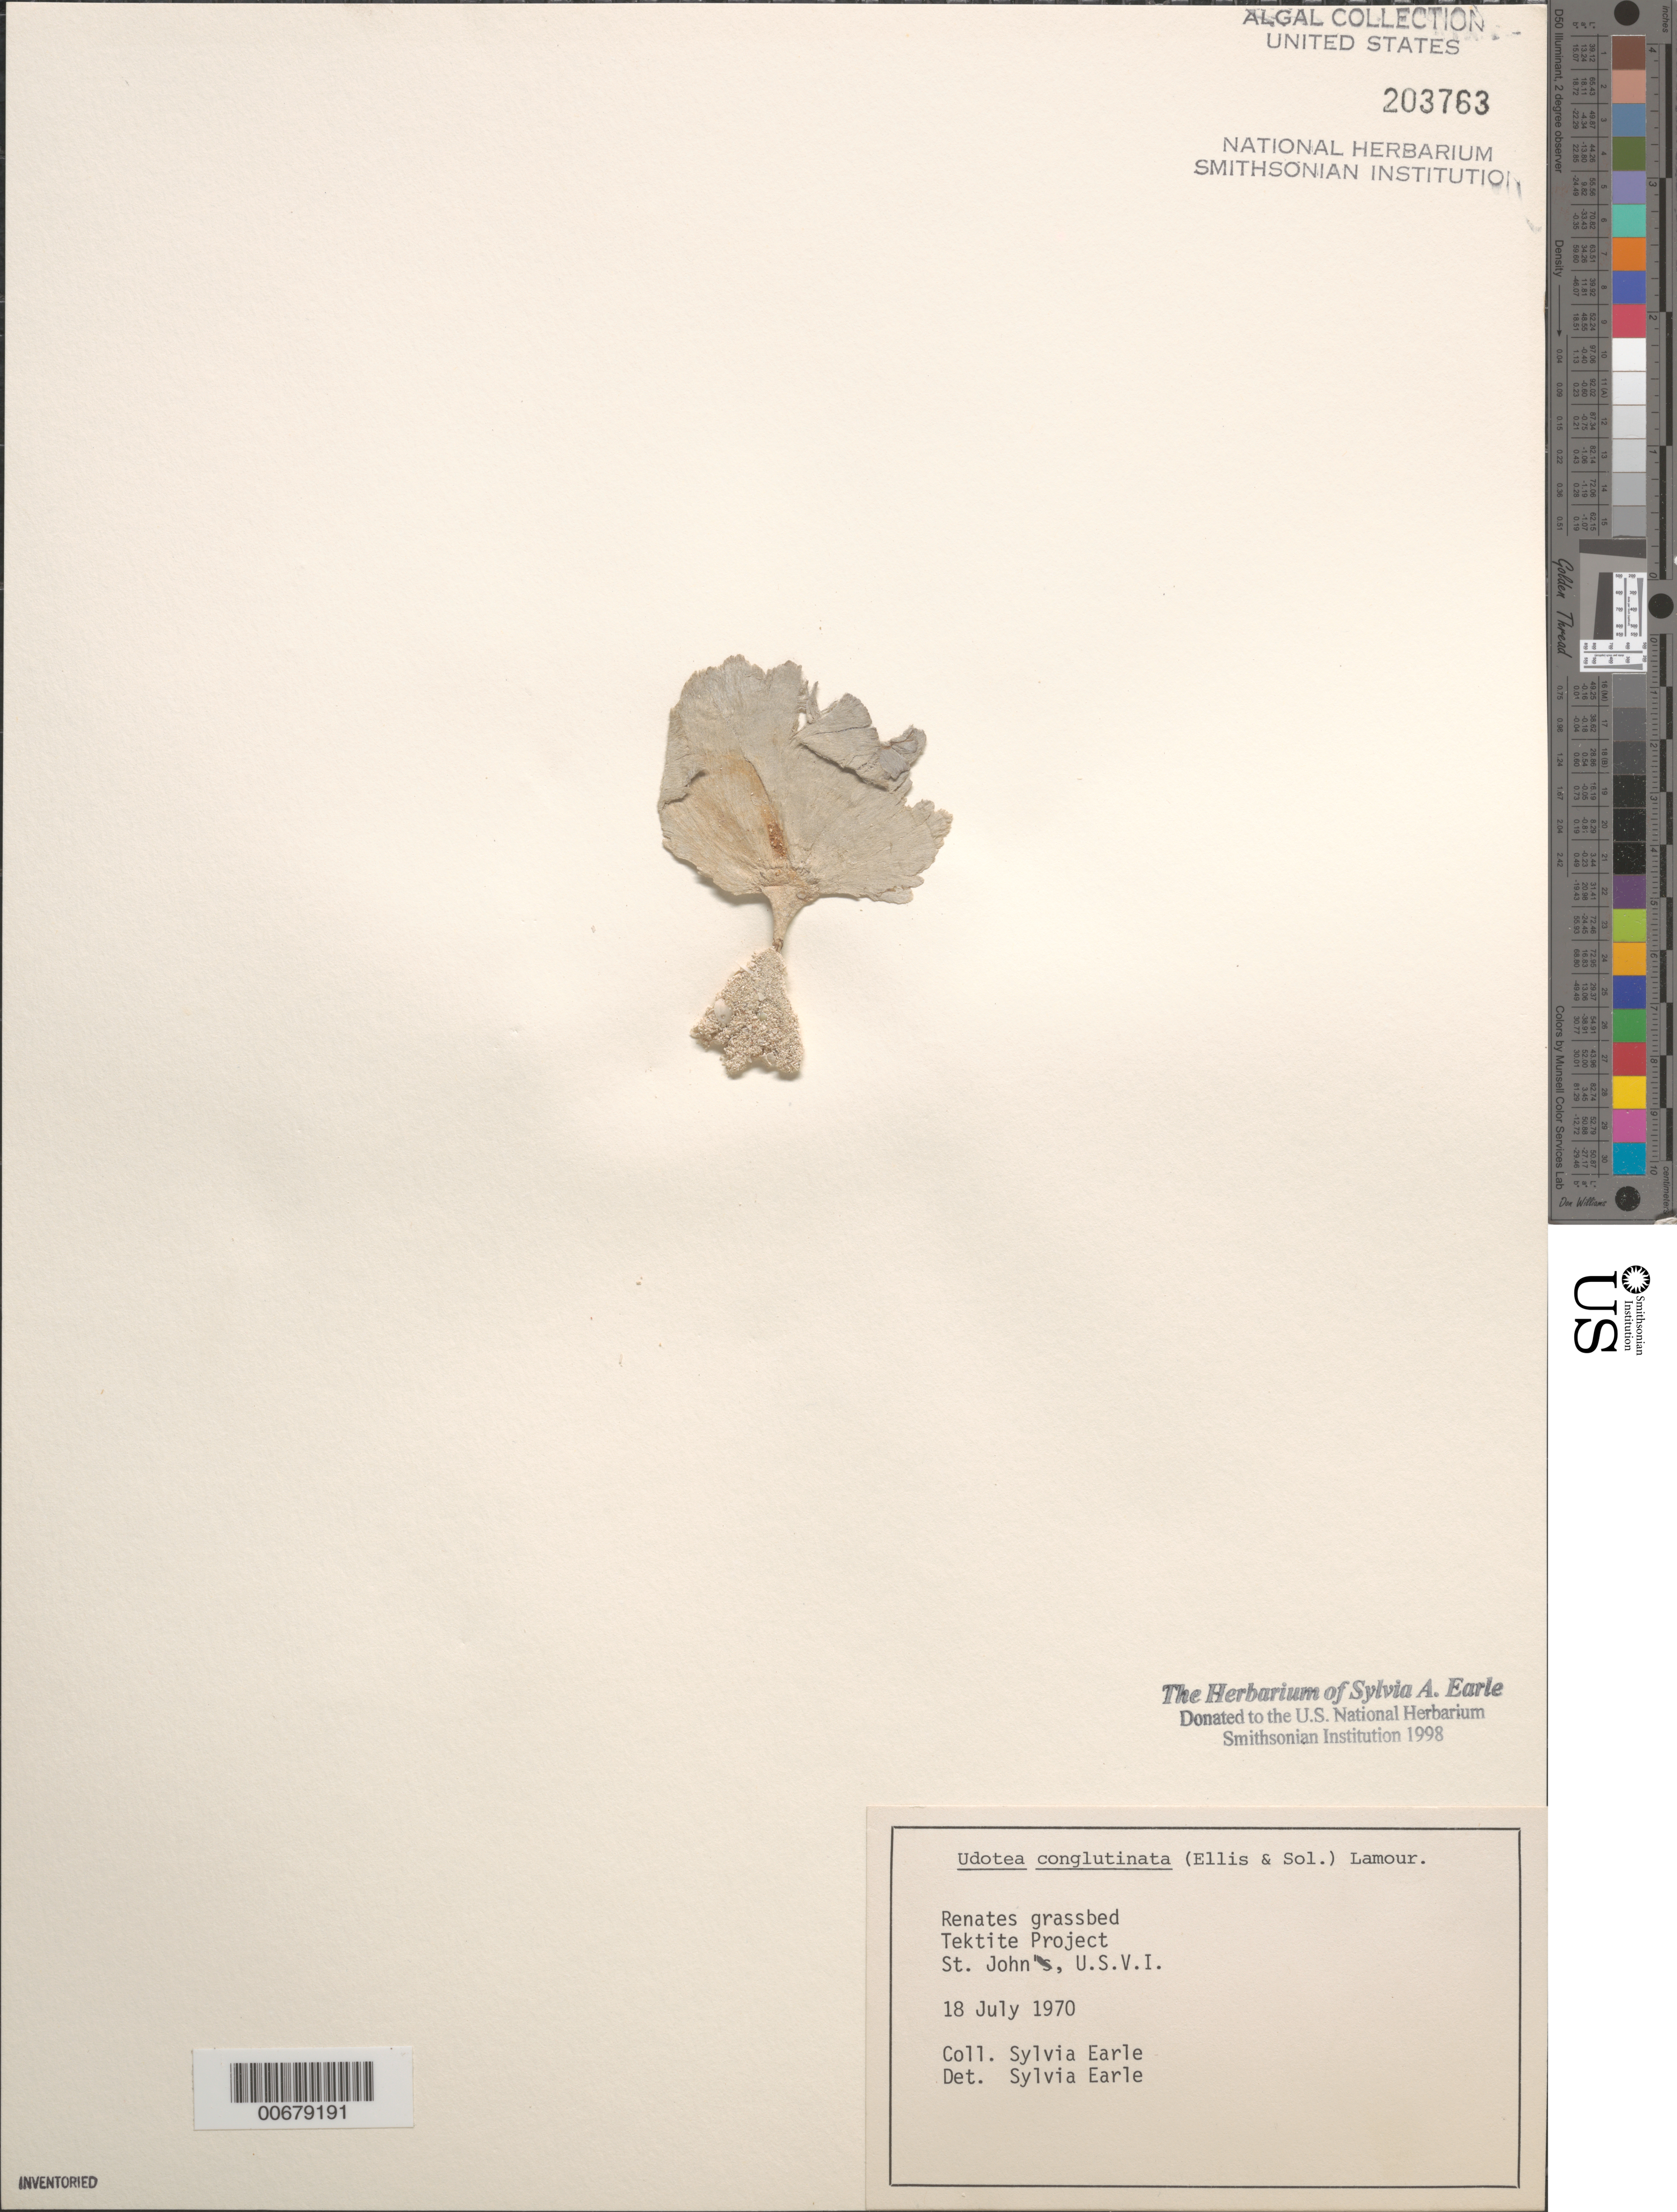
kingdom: Plantae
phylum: Chlorophyta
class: Ulvophyceae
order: Bryopsidales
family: Udoteaceae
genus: Udotea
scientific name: Udotea conglutinata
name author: (Ellis & Sol.) J.V.Lamouroux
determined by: Earle, S. A.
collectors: S. A. Earle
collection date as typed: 18 Jul 1970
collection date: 1970-07-18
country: U.S. Virgin Islands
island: St. John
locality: Tektite Project, Renates grassbed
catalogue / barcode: US 203763